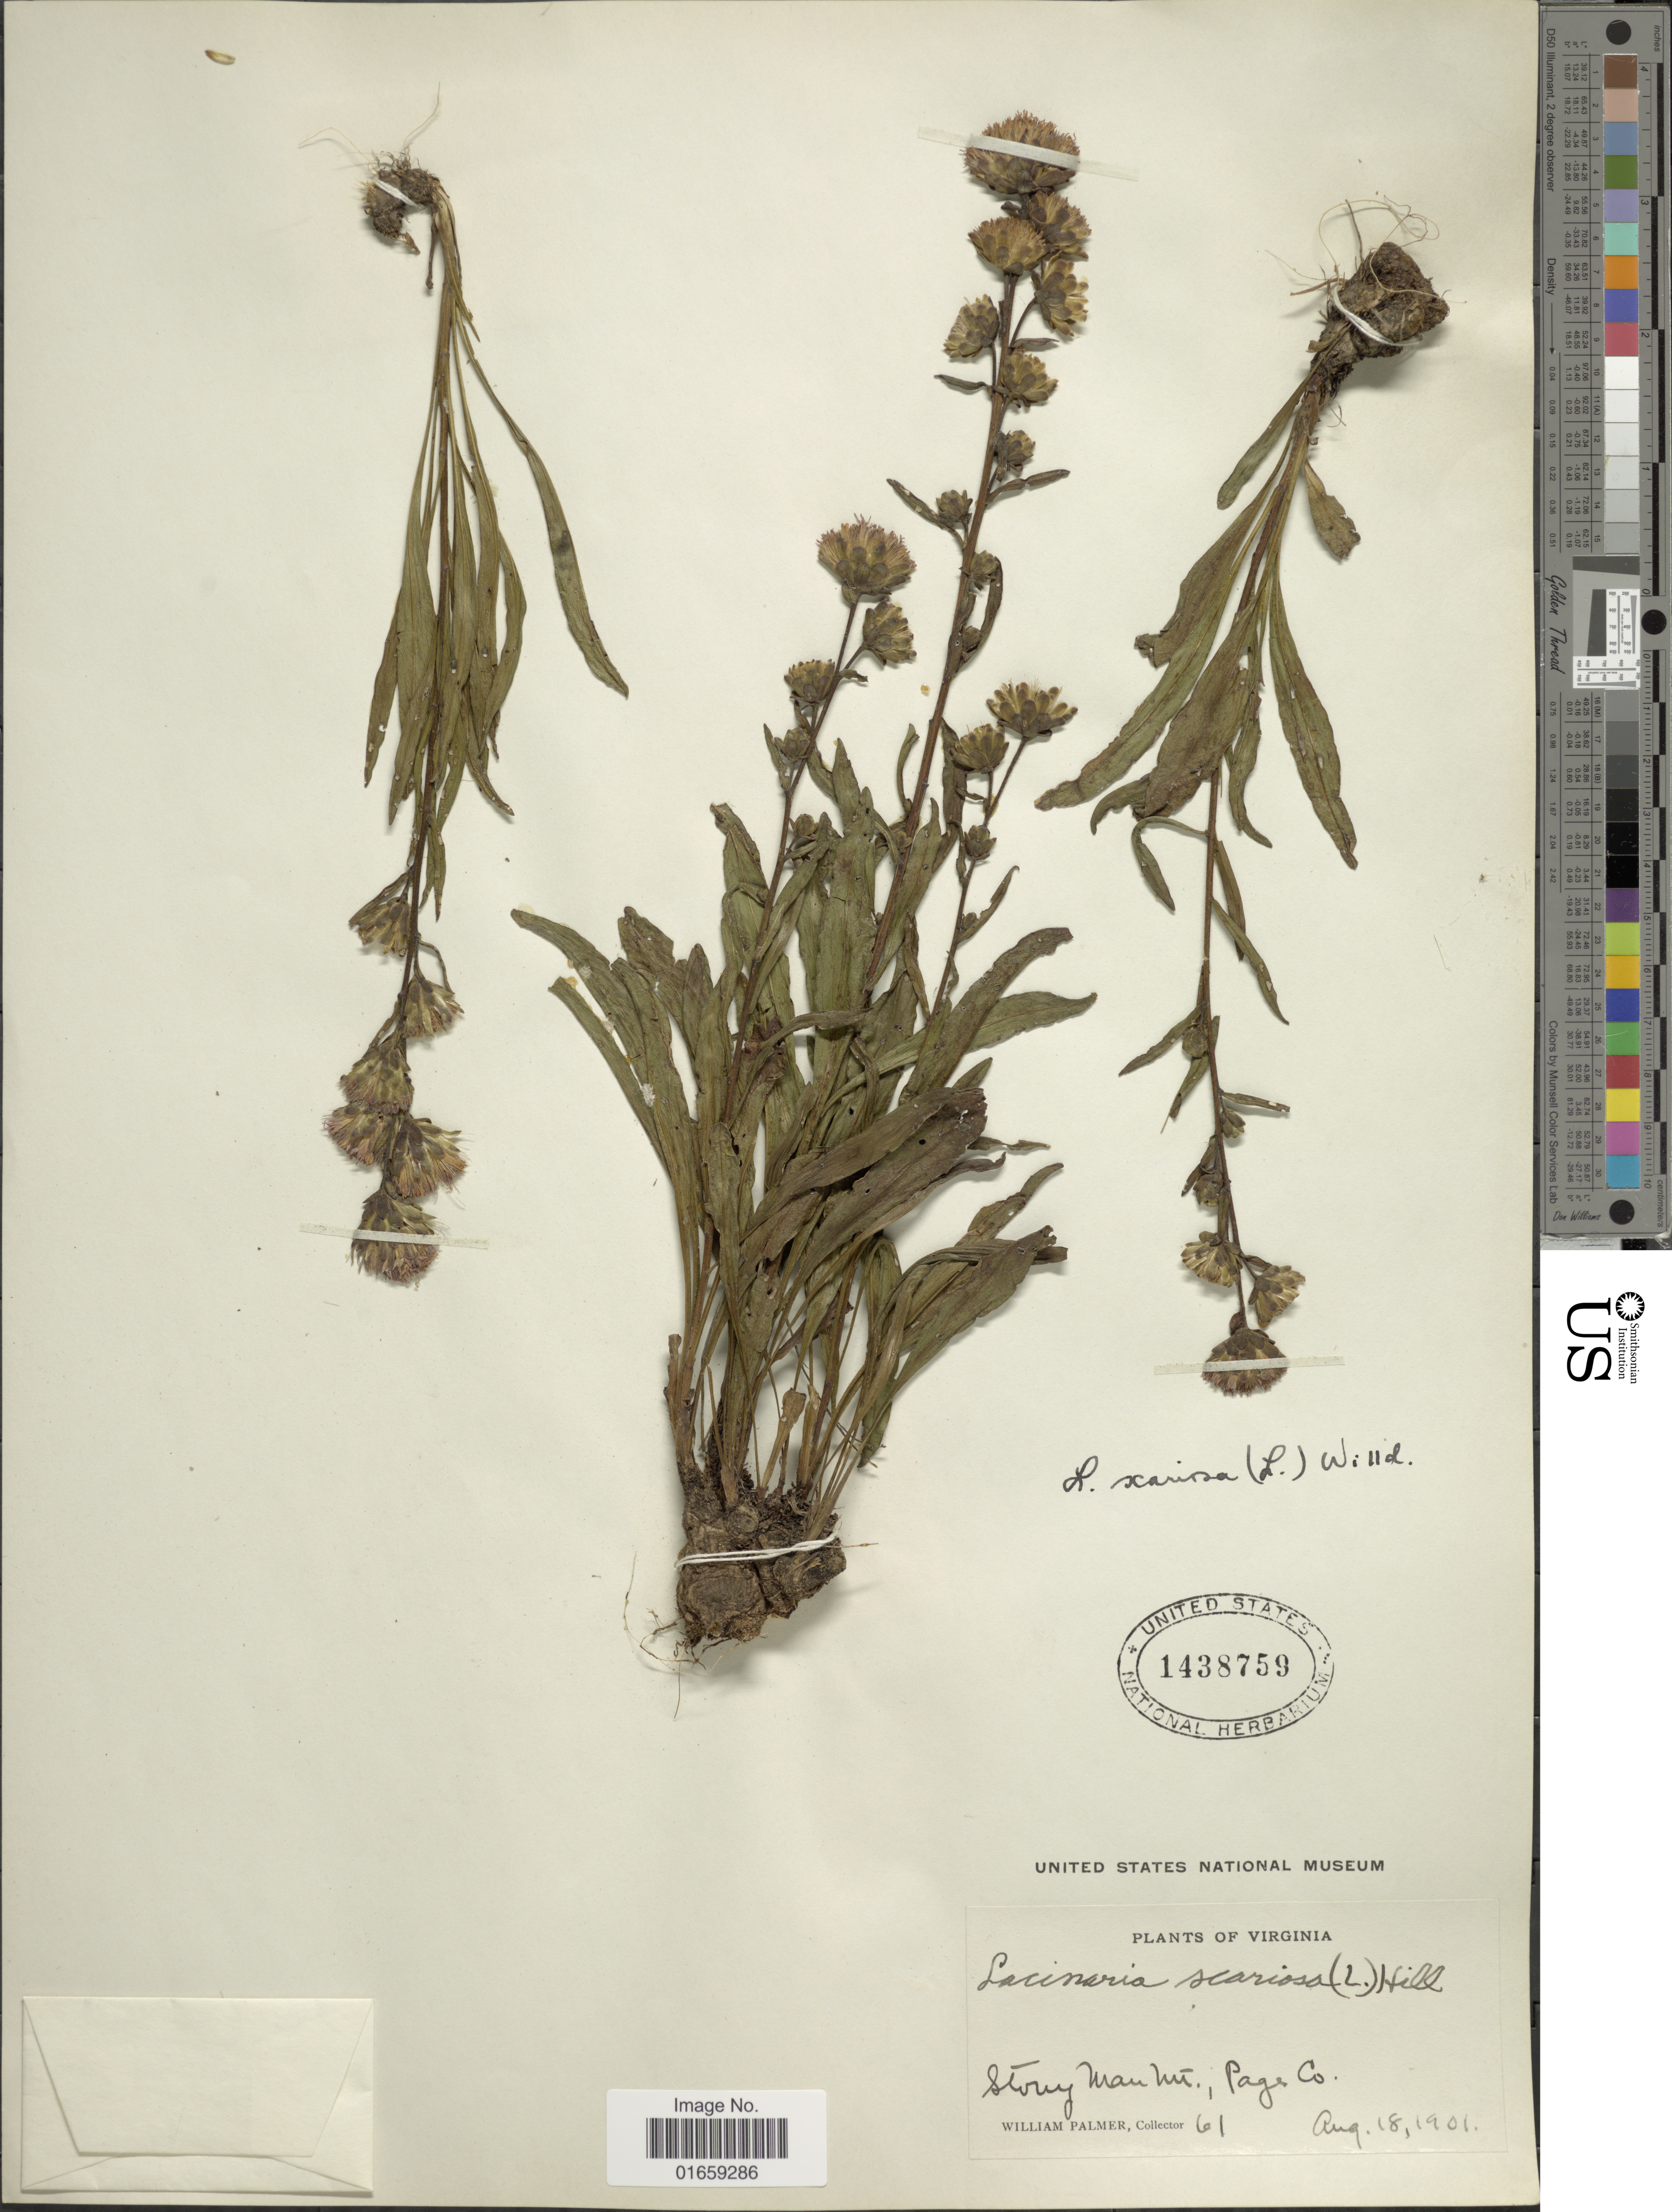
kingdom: Plantae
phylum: Tracheophyta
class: Magnoliopsida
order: Asterales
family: Asteraceae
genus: Liatris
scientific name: Liatris scariosa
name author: (L.) Willd.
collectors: W. Palmer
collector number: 61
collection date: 1901-08-18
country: United States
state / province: Virginia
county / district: Page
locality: Strony man mt., Page Co.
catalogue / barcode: US 1438759